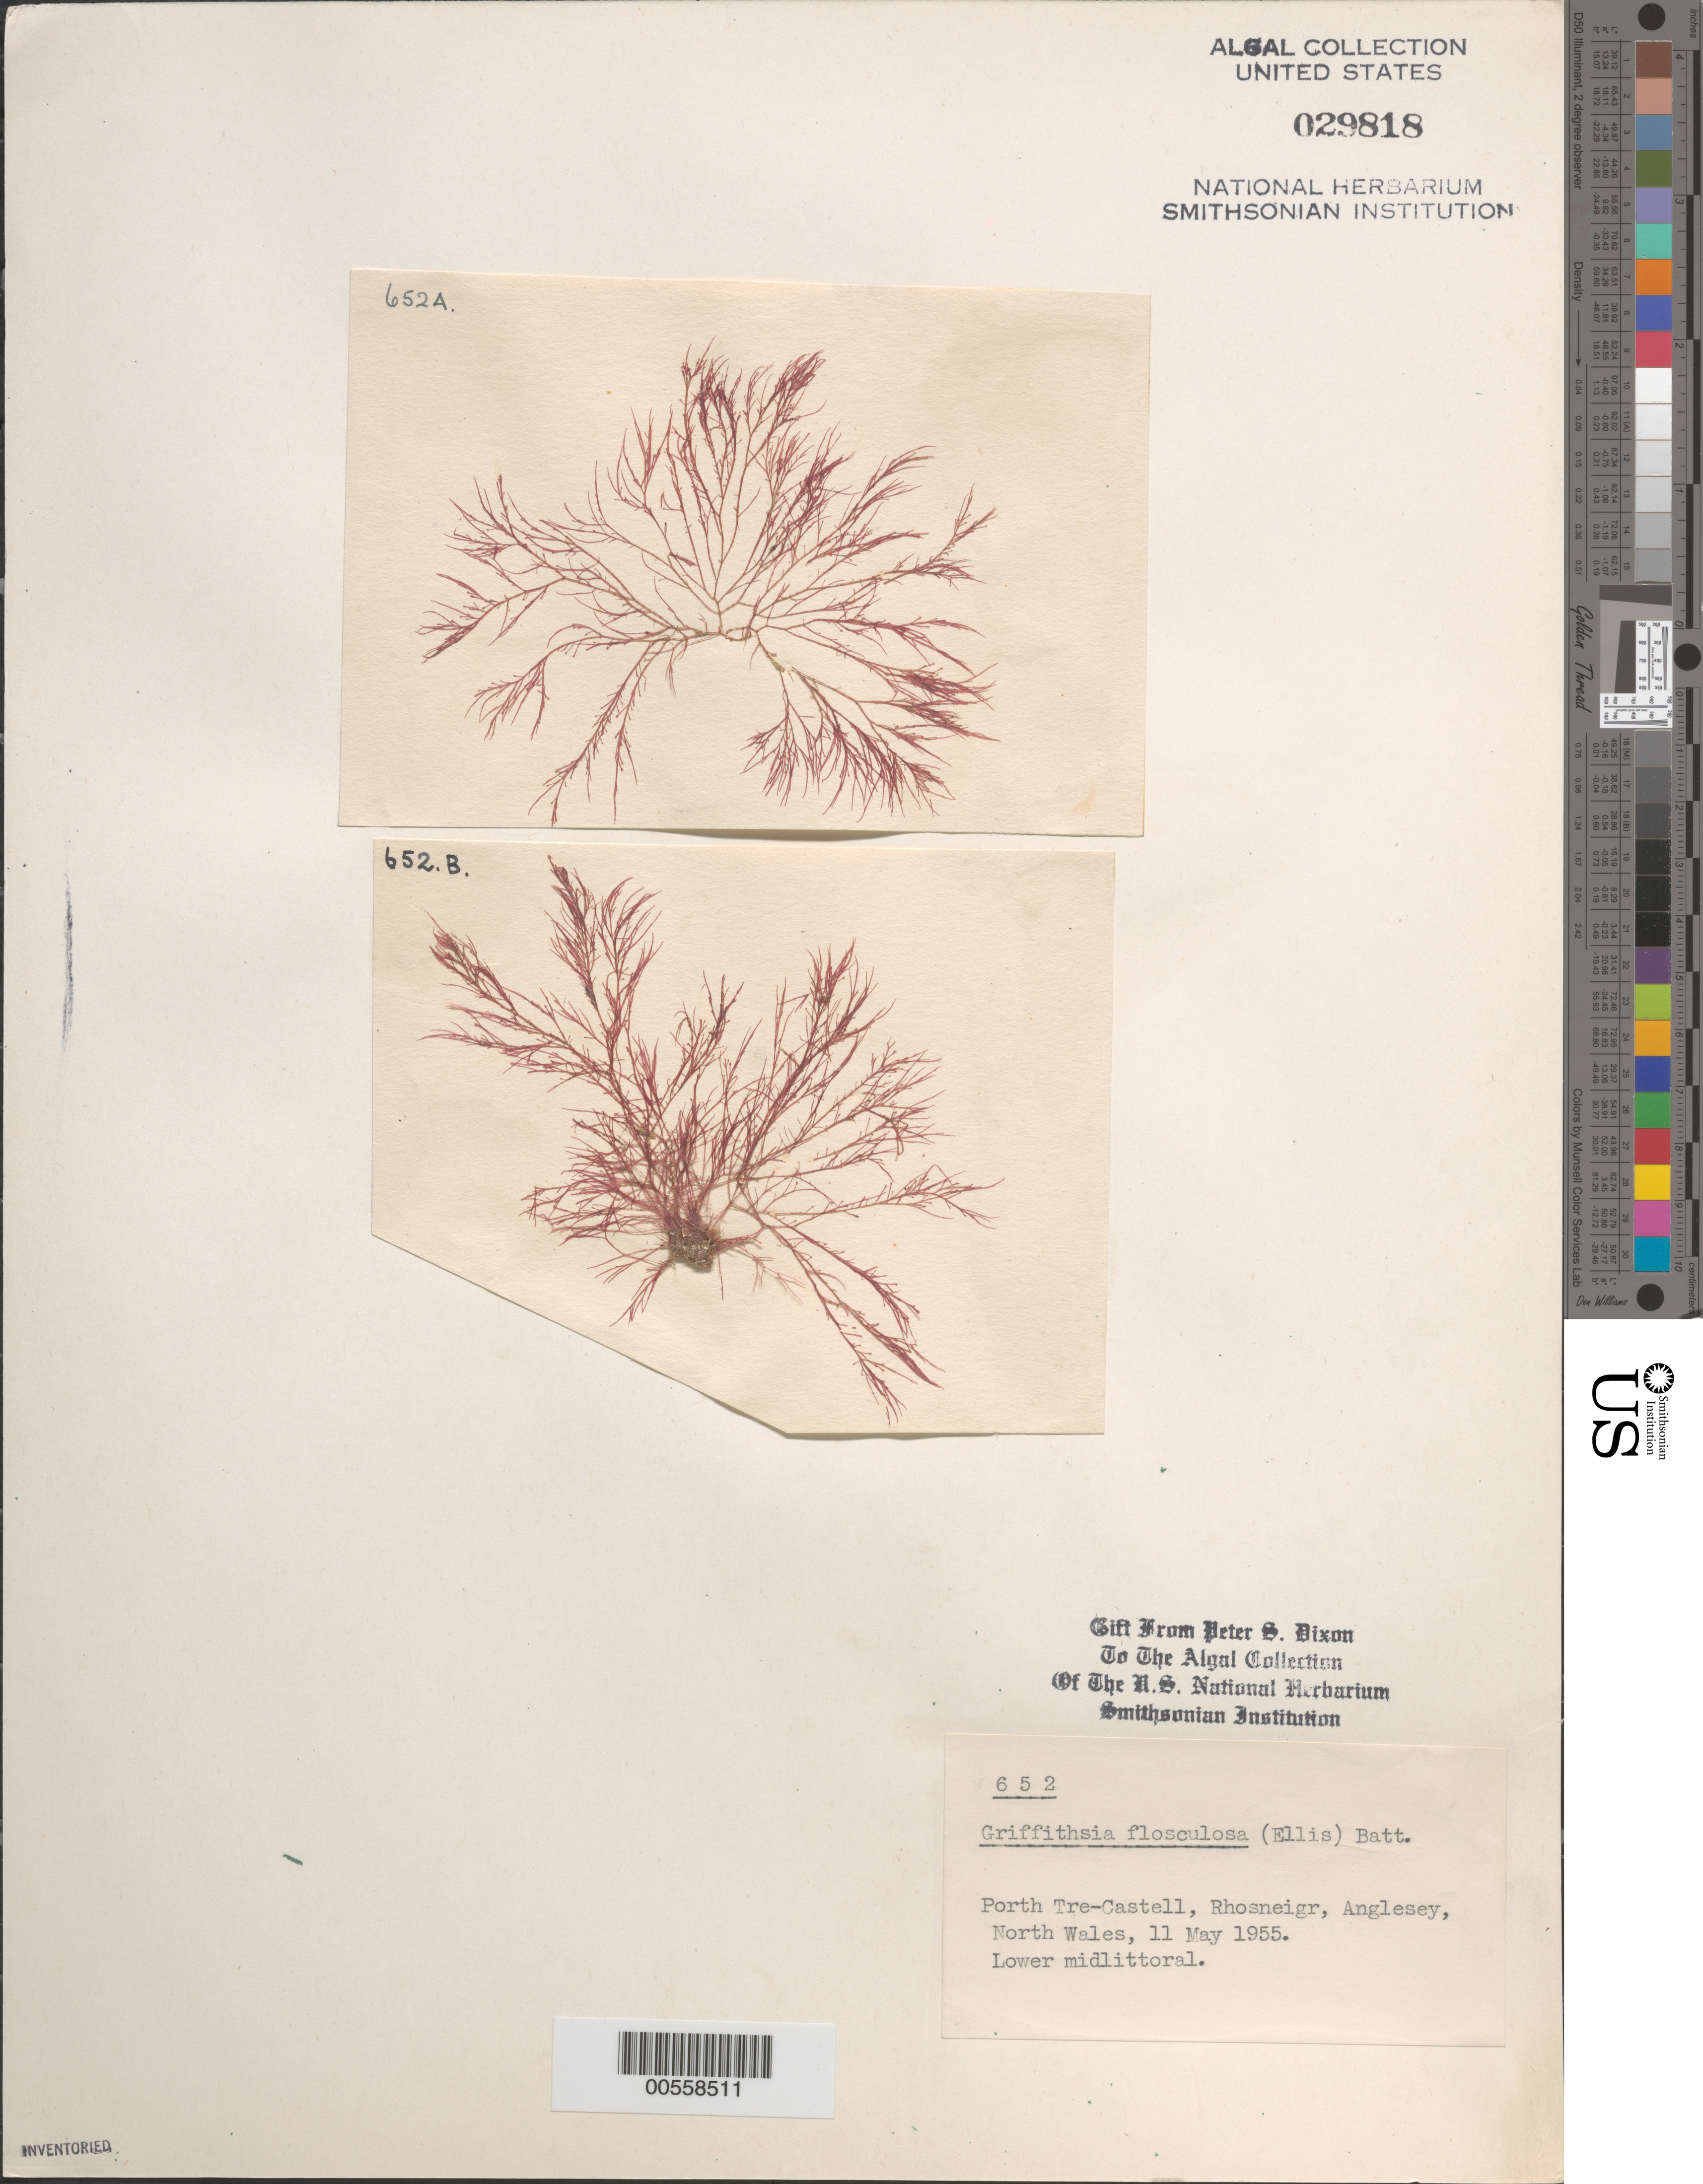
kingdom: Plantae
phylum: Rhodophyta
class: Florideophyceae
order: Ceramiales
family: Wrangeliaceae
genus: Halurus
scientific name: Halurus flosculosus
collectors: P. S. Dixon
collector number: PSD 652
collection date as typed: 11 May 1955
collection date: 1955-05-11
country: United Kingdom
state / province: Wales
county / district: Gwynedd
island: Anglesey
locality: Porth Tre-castell, Rhosneigr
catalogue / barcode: US 29818